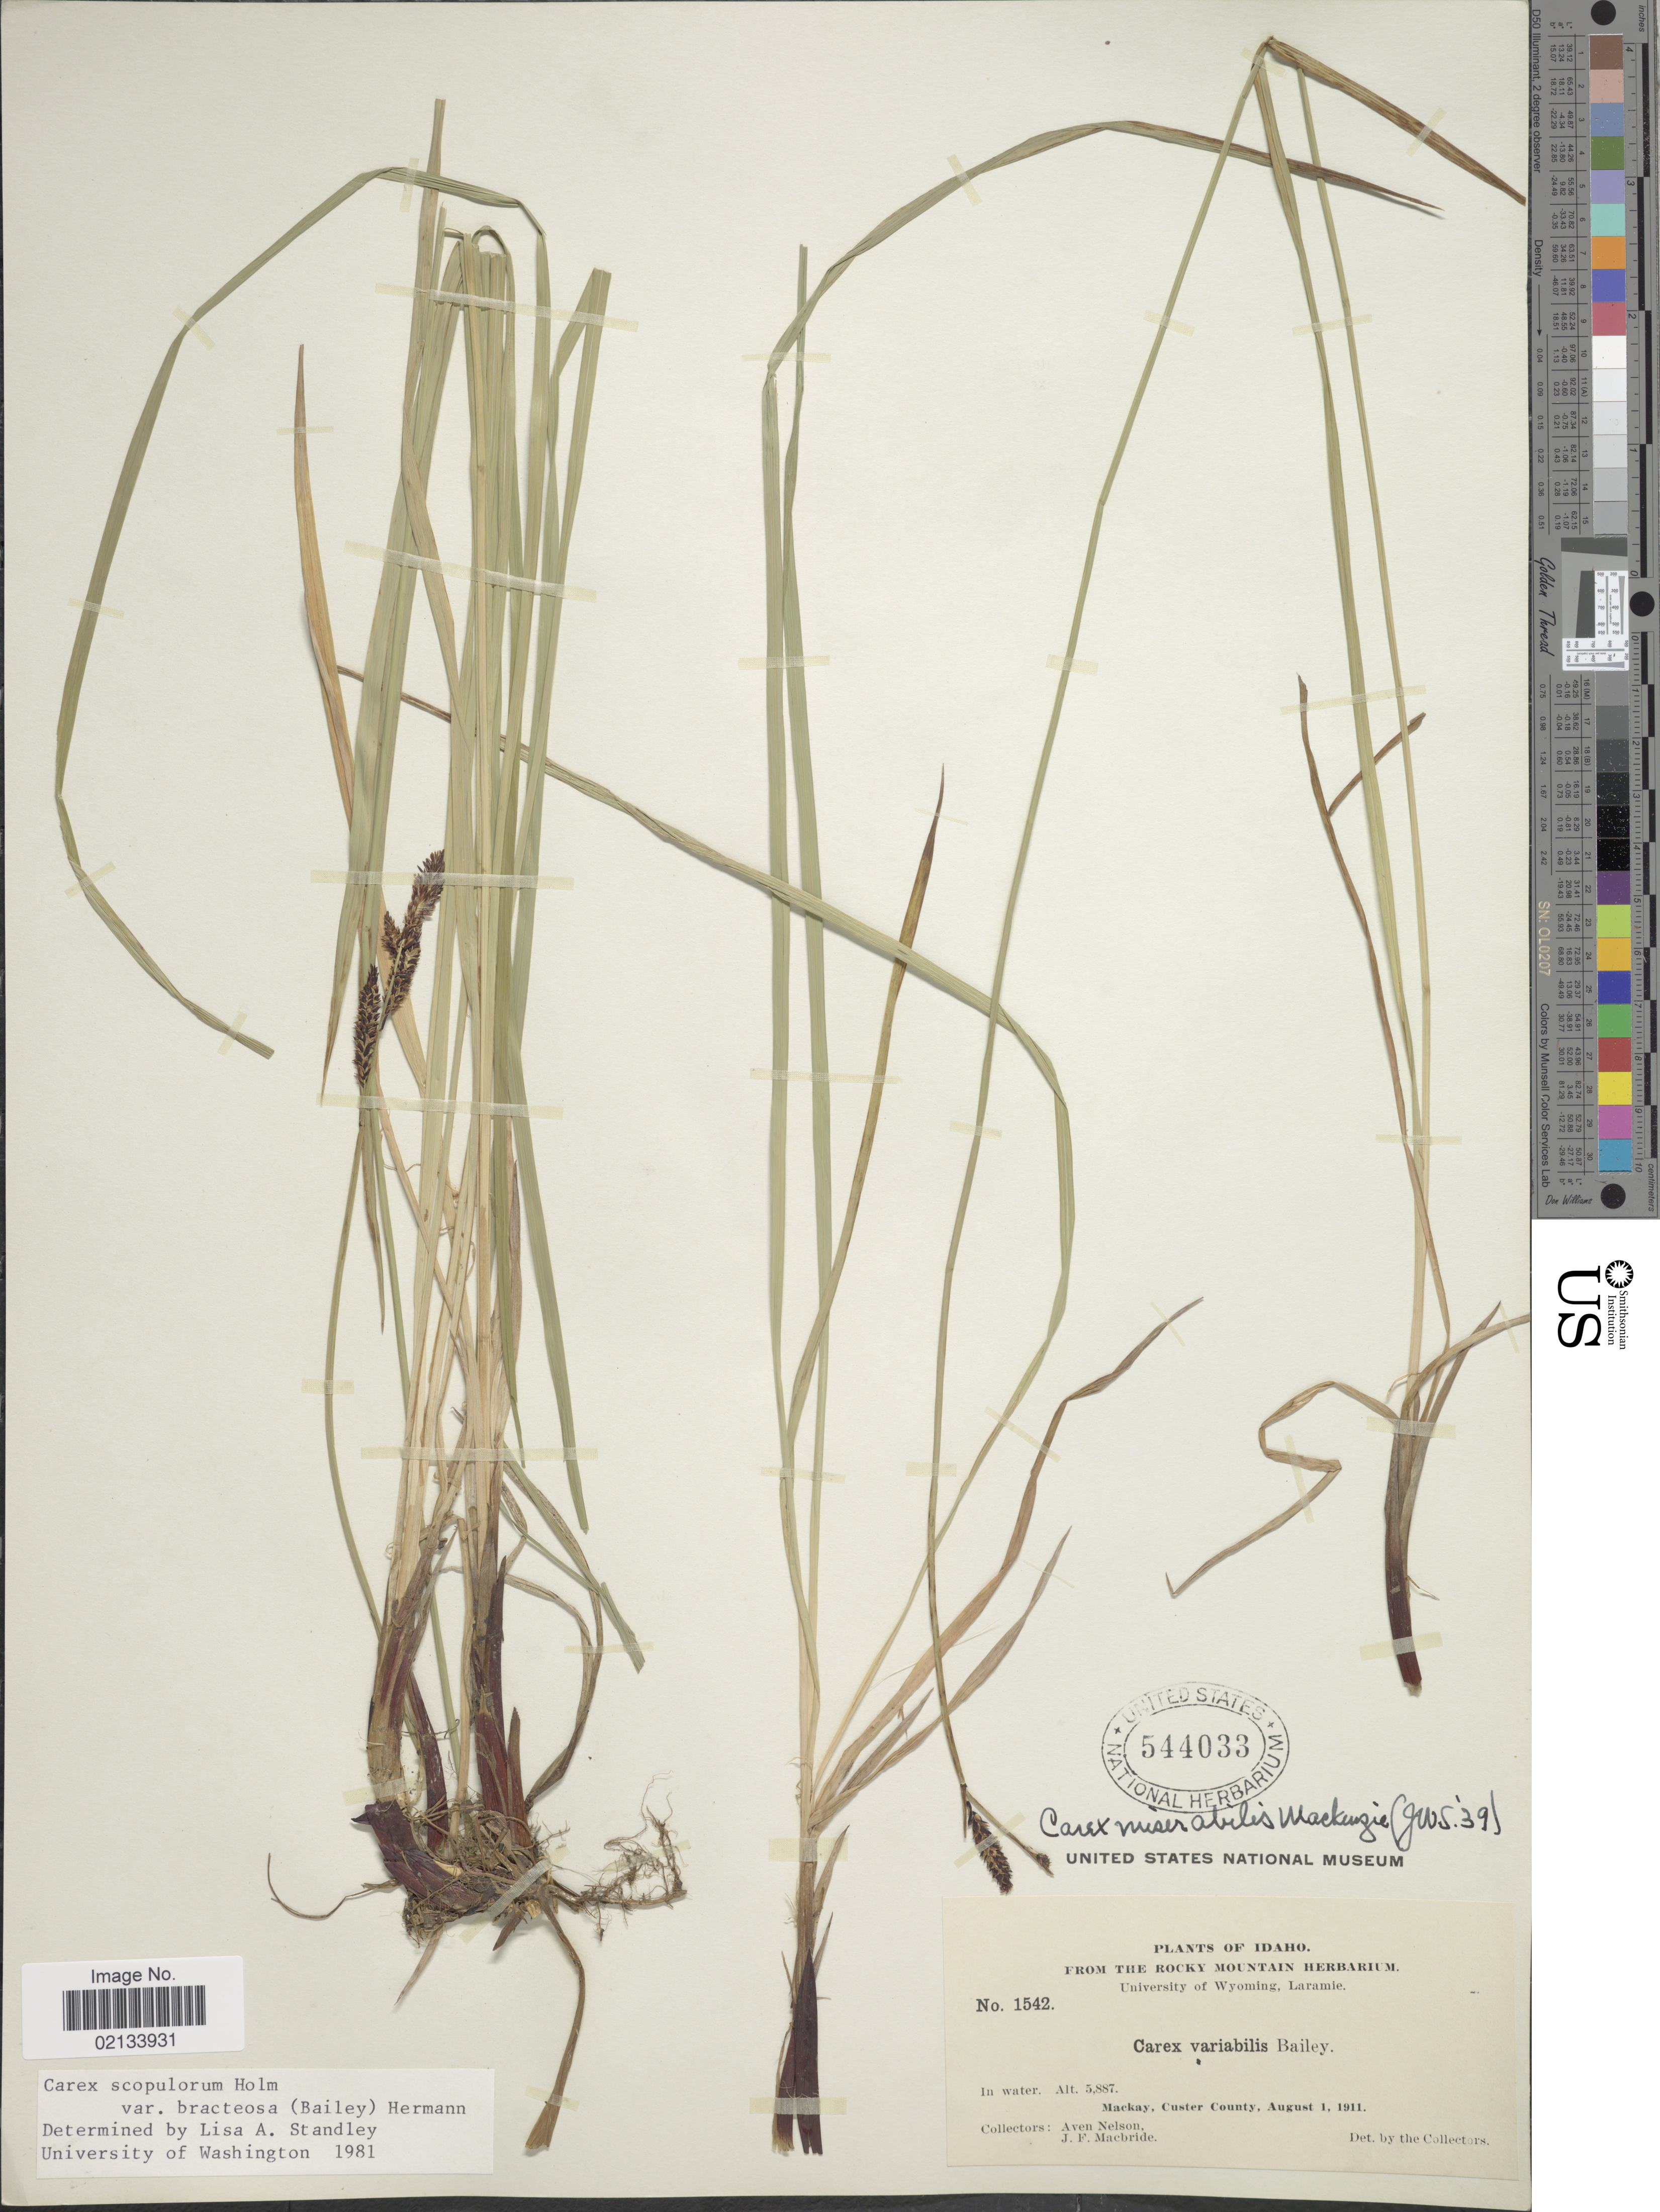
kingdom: Plantae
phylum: Tracheophyta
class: Liliopsida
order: Poales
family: Cyperaceae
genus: Carex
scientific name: Carex scopulorum var. bracteosa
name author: (L.H. Bailey) F.J. Herm.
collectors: A. Nelson & J. F. Macbride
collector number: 1542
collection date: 1911-08-01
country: United States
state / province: Idaho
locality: In water, Mackay, Custer County.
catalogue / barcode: US 544033